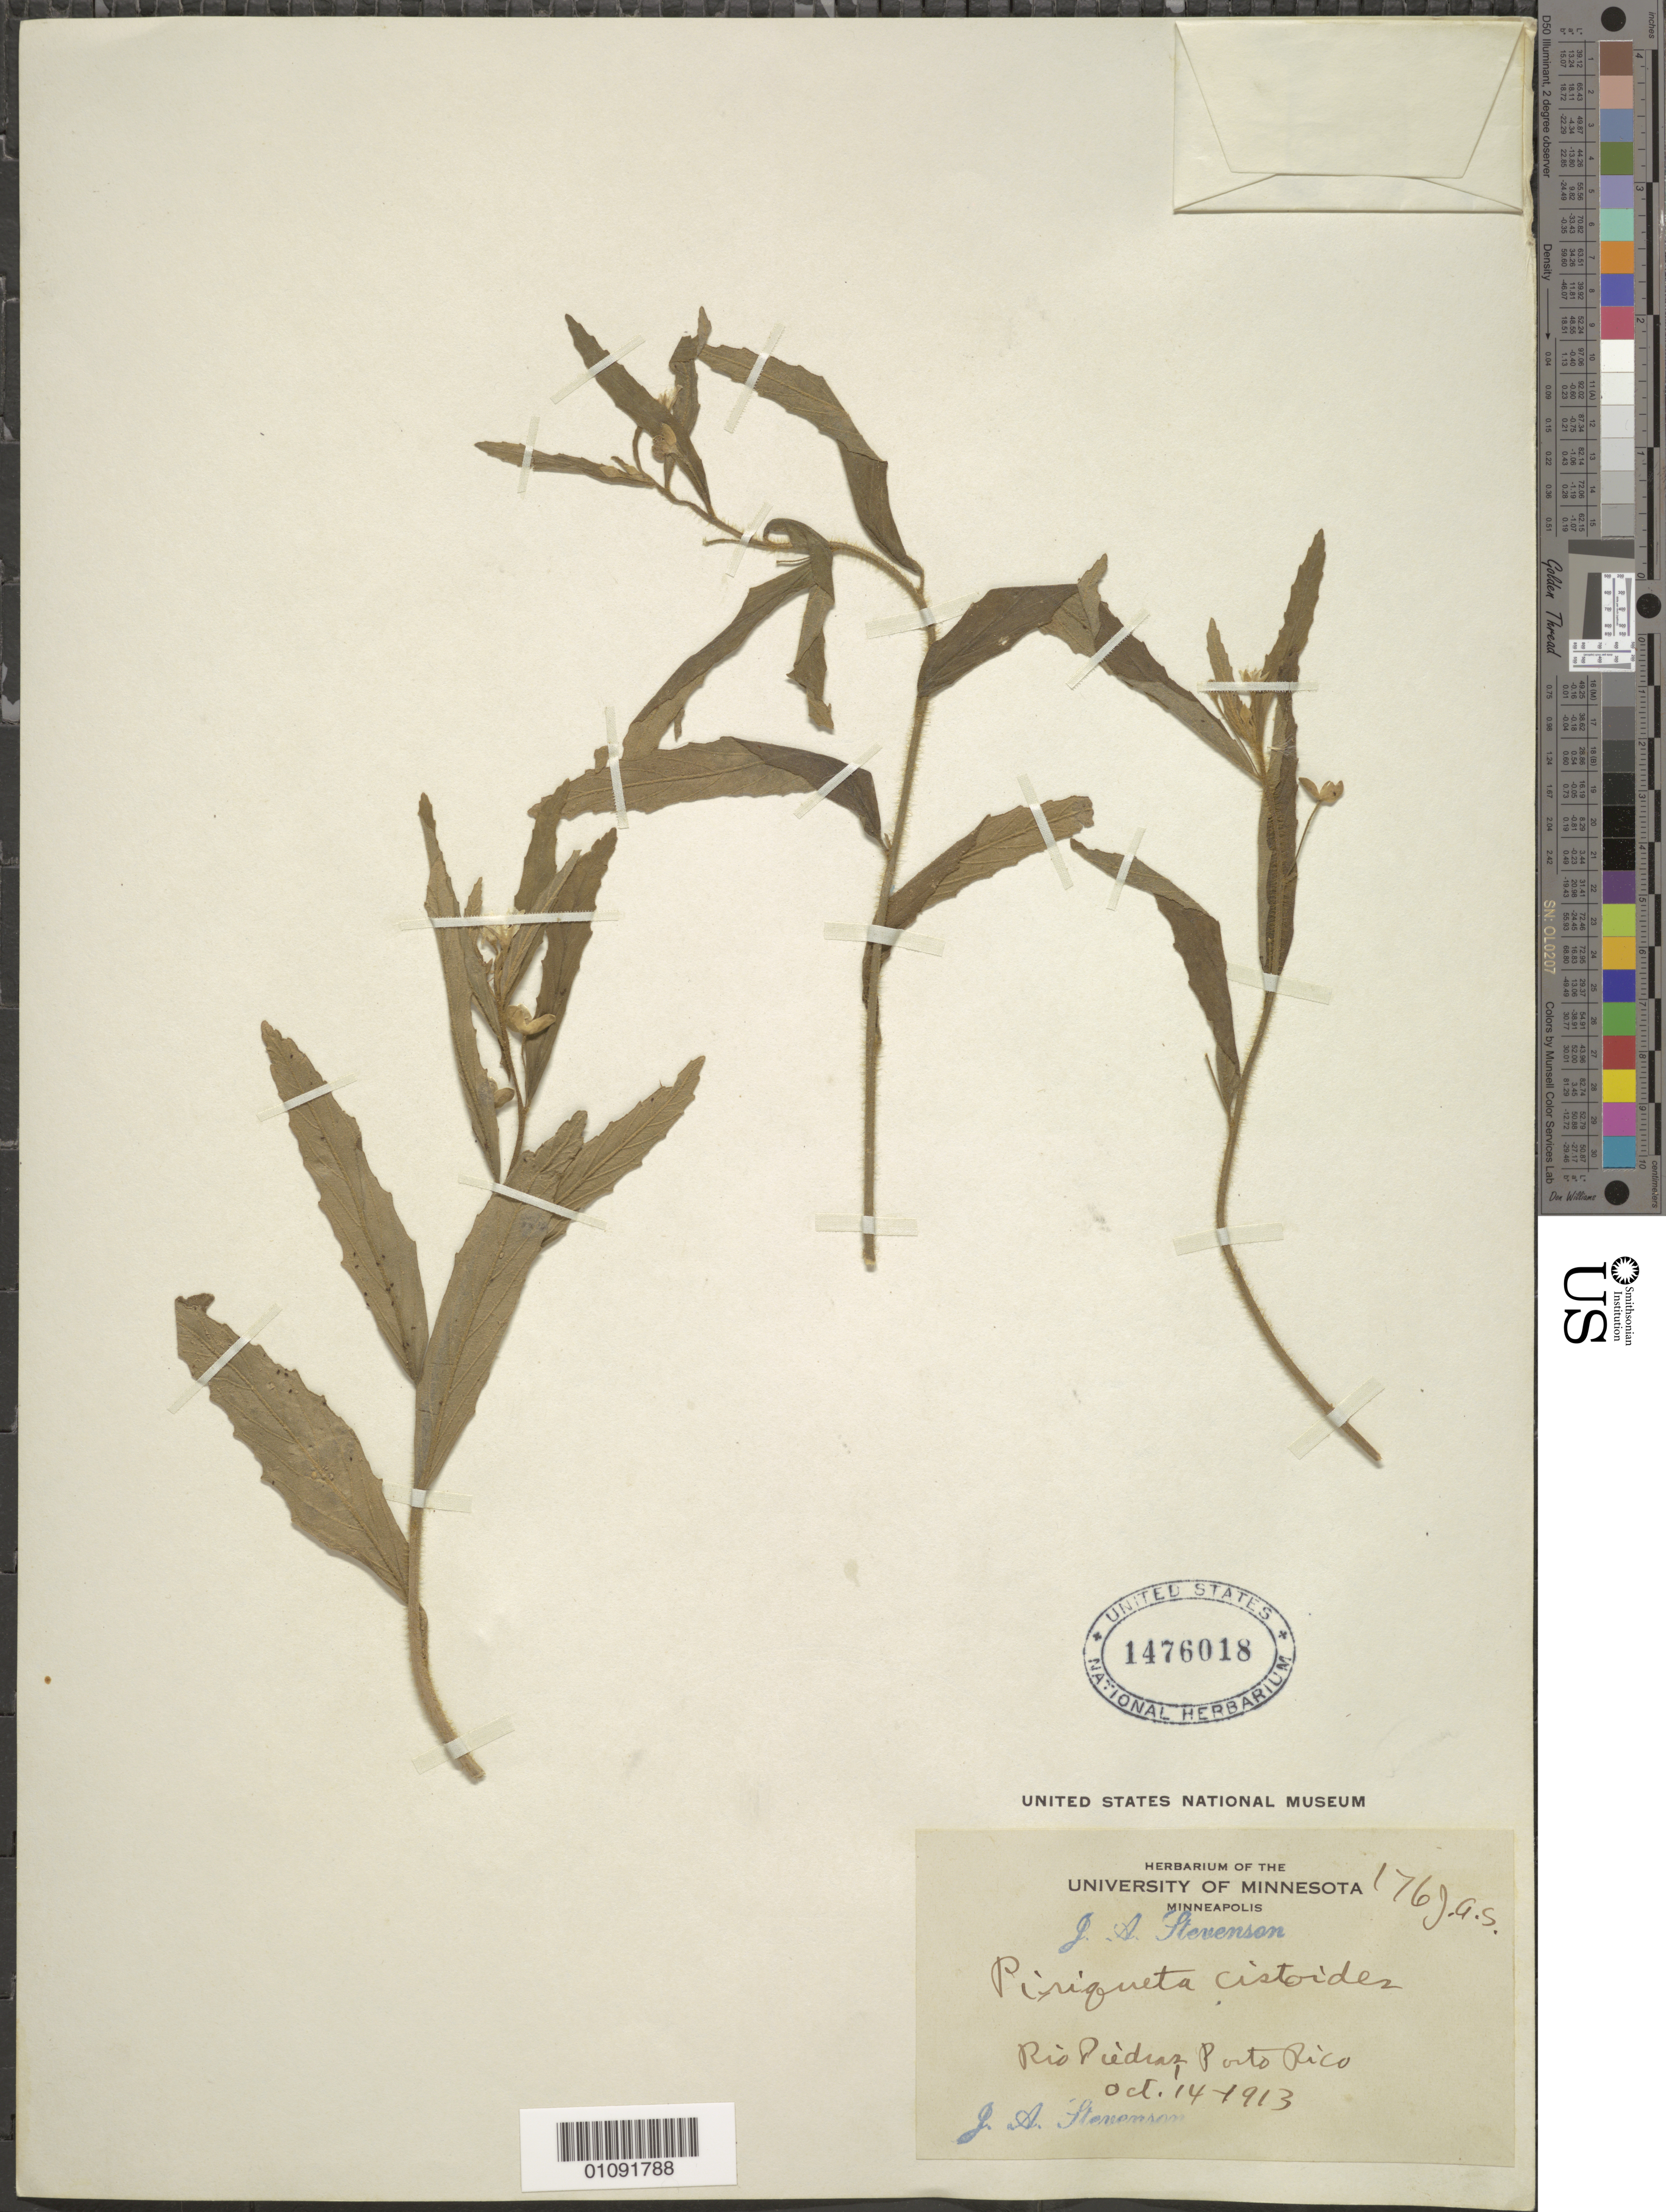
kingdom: Plantae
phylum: Tracheophyta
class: Magnoliopsida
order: Malpighiales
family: Turneraceae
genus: Piriqueta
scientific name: Piriqueta cistoides subsp. cistoides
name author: (L.) Griseb.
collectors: J. Stevenson, C. C. Parry & H. Brummel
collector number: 176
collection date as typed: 14 Oct 1913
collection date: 1913-10-14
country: Puerto Rico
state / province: Río Grande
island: Puerto Rico I.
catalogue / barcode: US 1476018